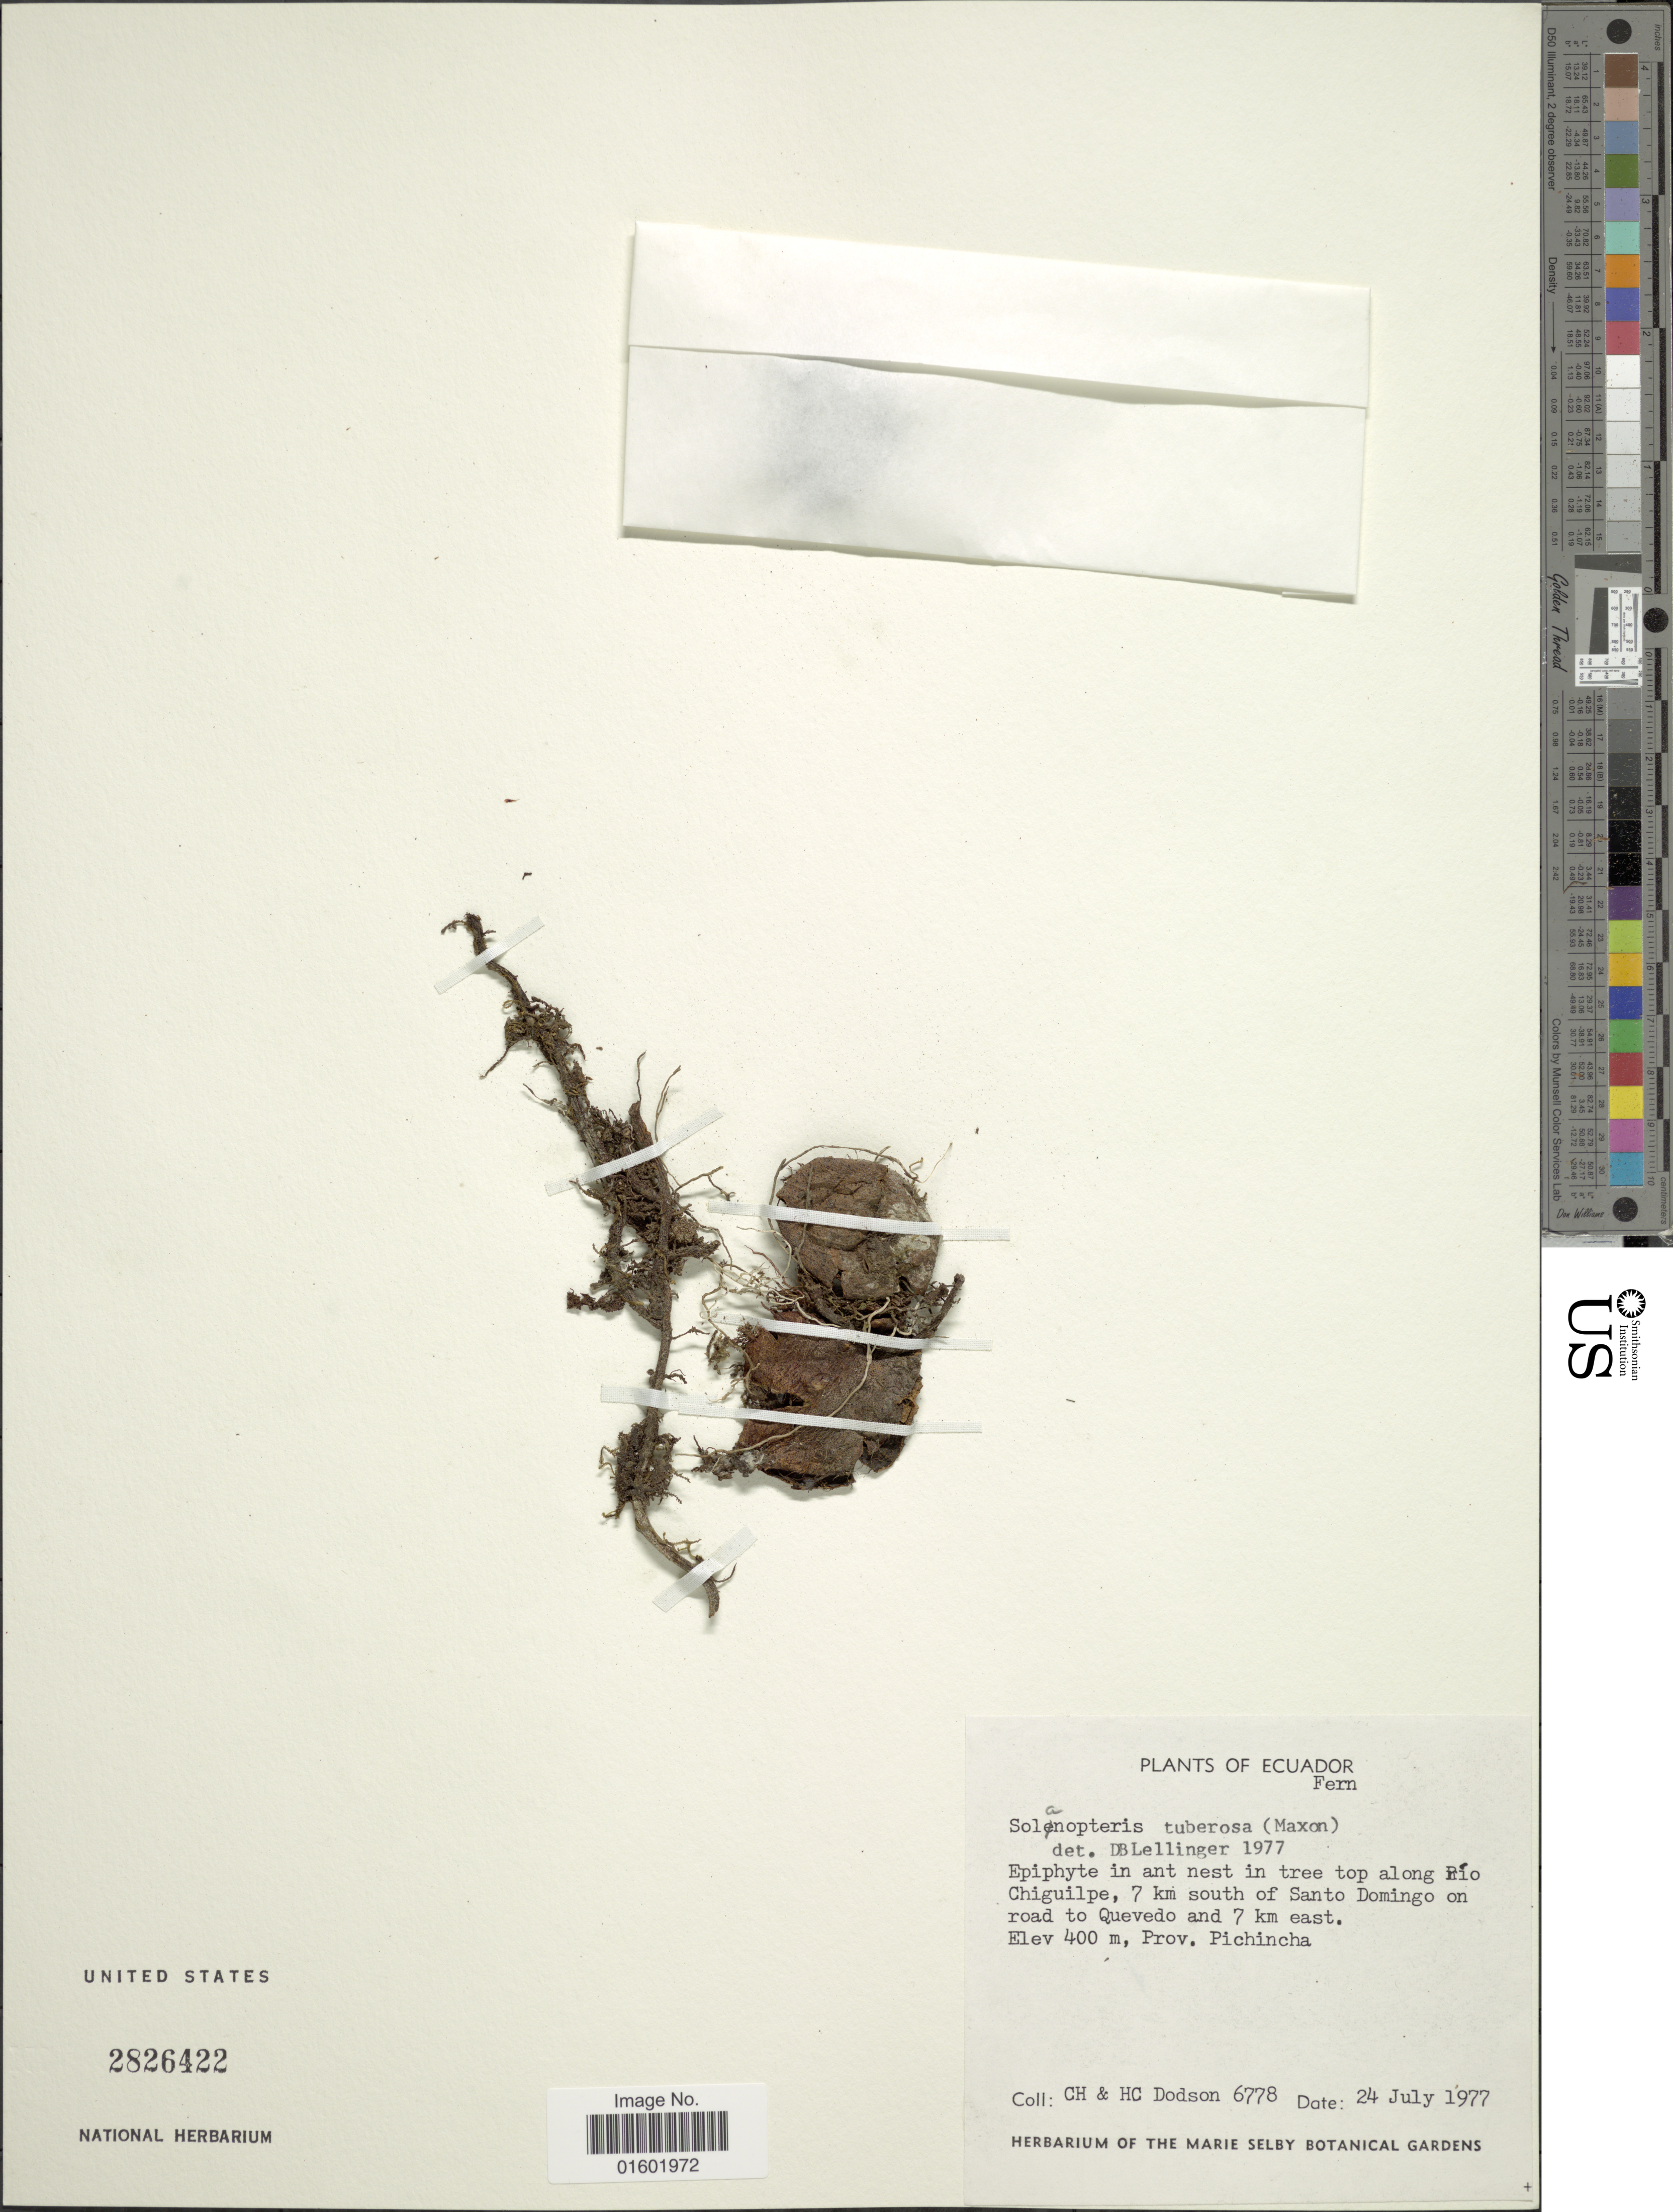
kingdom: Plantae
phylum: Tracheophyta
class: Polypodiopsida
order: Polypodiales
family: Polypodiaceae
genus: Microgramma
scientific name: Microgramma tuberosa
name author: (Maxon) Lellinger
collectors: C. H. Dodson & H. C. Dodson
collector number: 6778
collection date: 1977-07-24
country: Ecuador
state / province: Pichincha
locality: Along Rio Chiguilpe, 7 km south of Santo Domingo on road to Quevedo and 7 km east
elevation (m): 400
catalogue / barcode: US 2826422